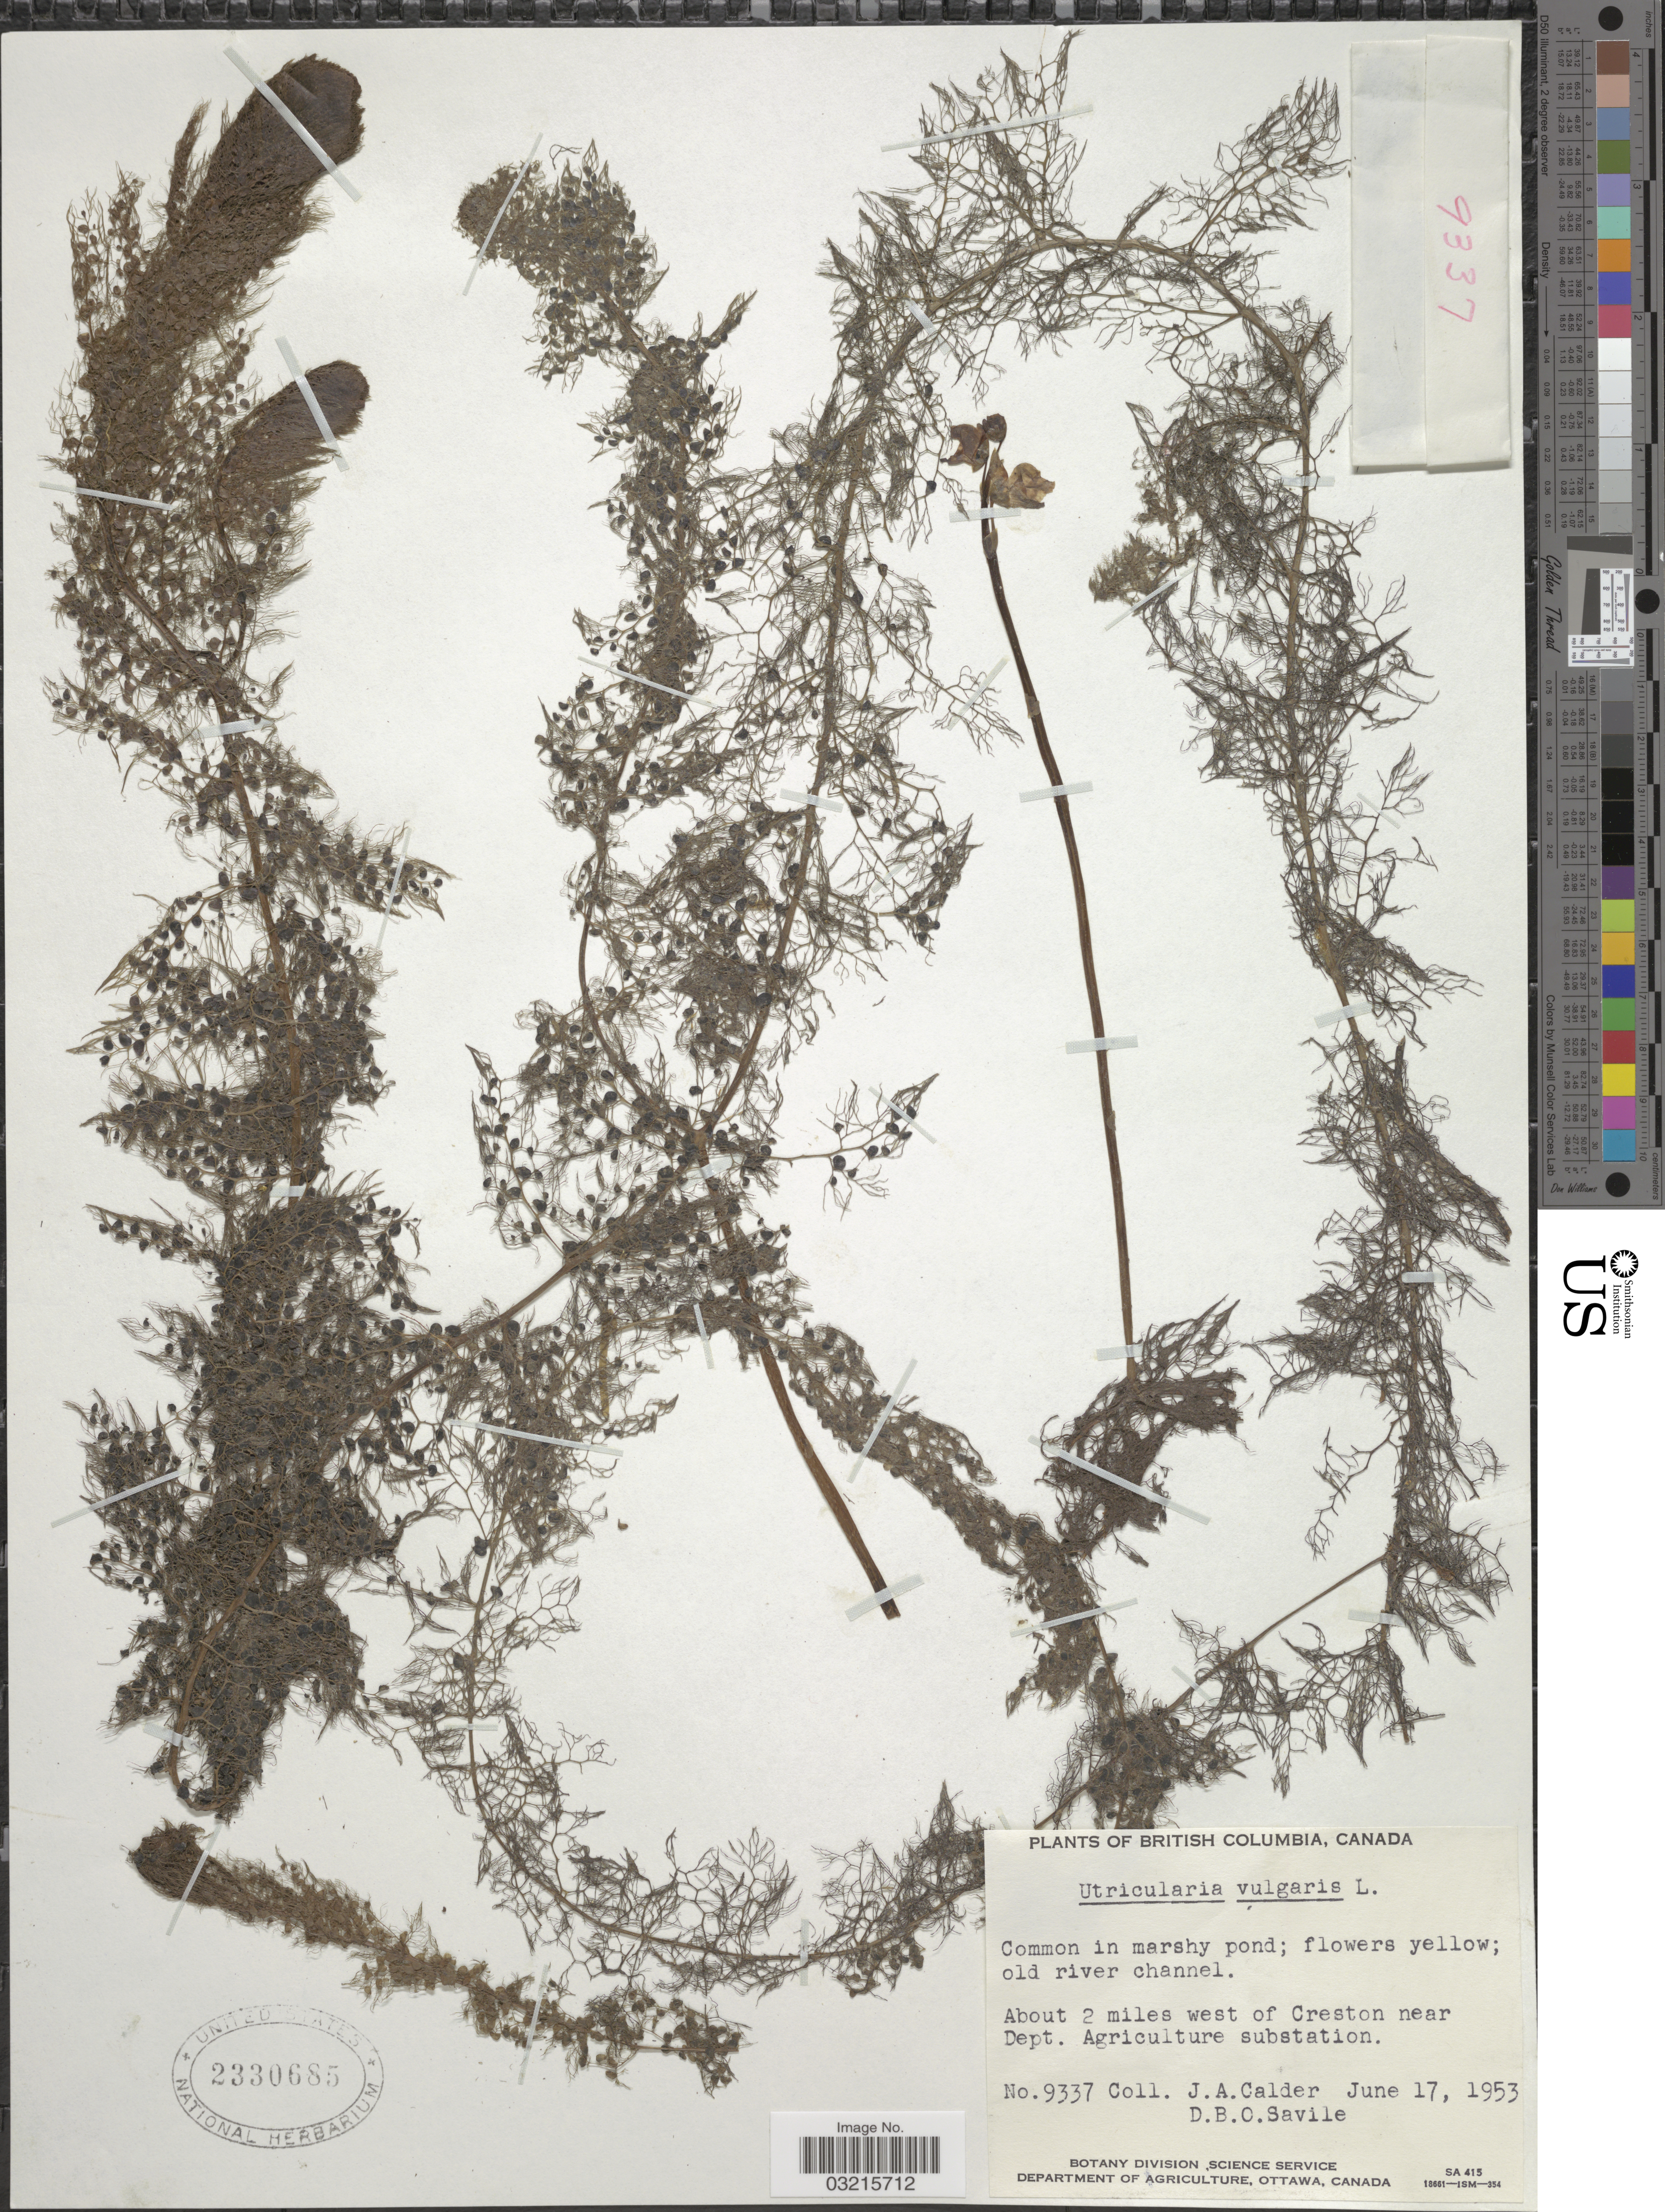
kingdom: Plantae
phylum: Tracheophyta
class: Magnoliopsida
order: Lamiales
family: Lentibulariaceae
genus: Utricularia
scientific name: Utricularia vulgaris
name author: L.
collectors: J. A. Calder & D. Savile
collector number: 9337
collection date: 1953-06-17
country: Canada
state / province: British Columbia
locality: About 2 miles west of Creston near Dept. Agriculture substation.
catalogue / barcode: US 2330685